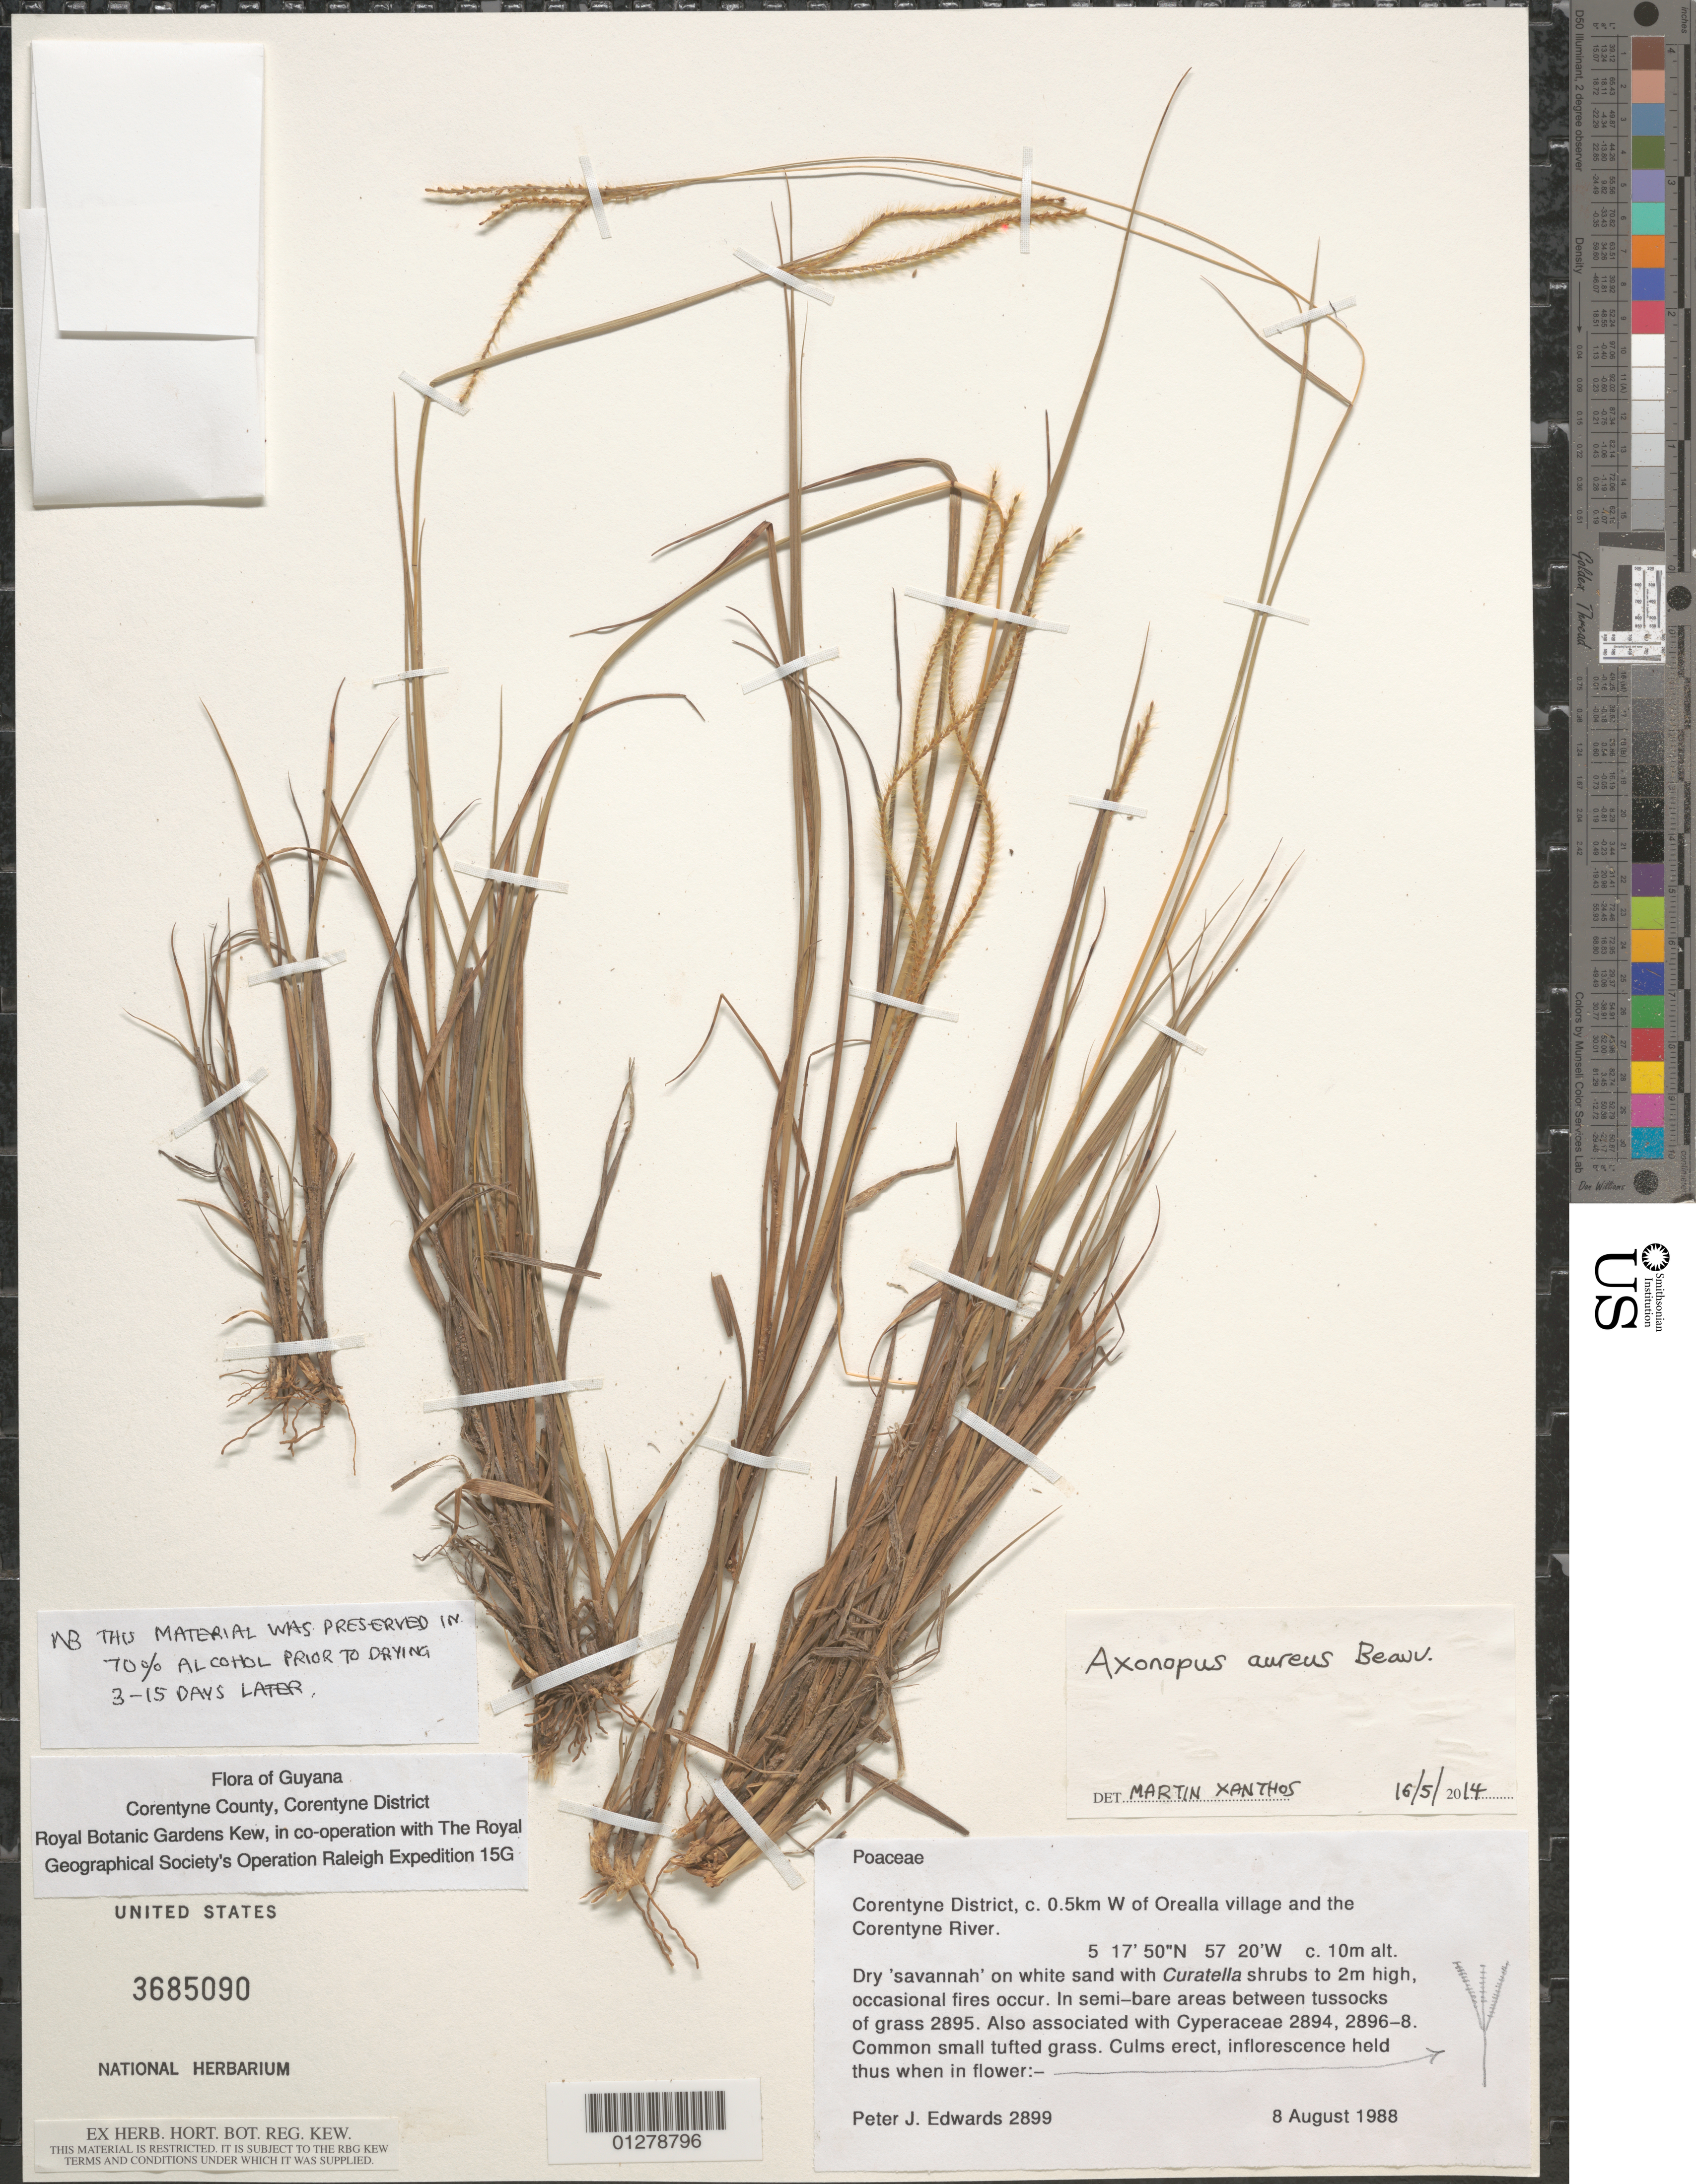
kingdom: Plantae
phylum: Tracheophyta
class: Liliopsida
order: Poales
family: Poaceae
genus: Axonopus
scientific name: Axonopus aureus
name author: P. Beauv.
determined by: Xanthos, M. D.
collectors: P. Edwards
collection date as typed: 8 August 1988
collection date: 1988-08-08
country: Guyana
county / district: East Berbice - Corentyne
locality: ca. 5 km W of Orealla and the Corentyne River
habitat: dry savanna on white sand in semi-bare areas between tussocks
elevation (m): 10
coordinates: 5 11 N, 57 20 W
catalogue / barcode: US 3685090